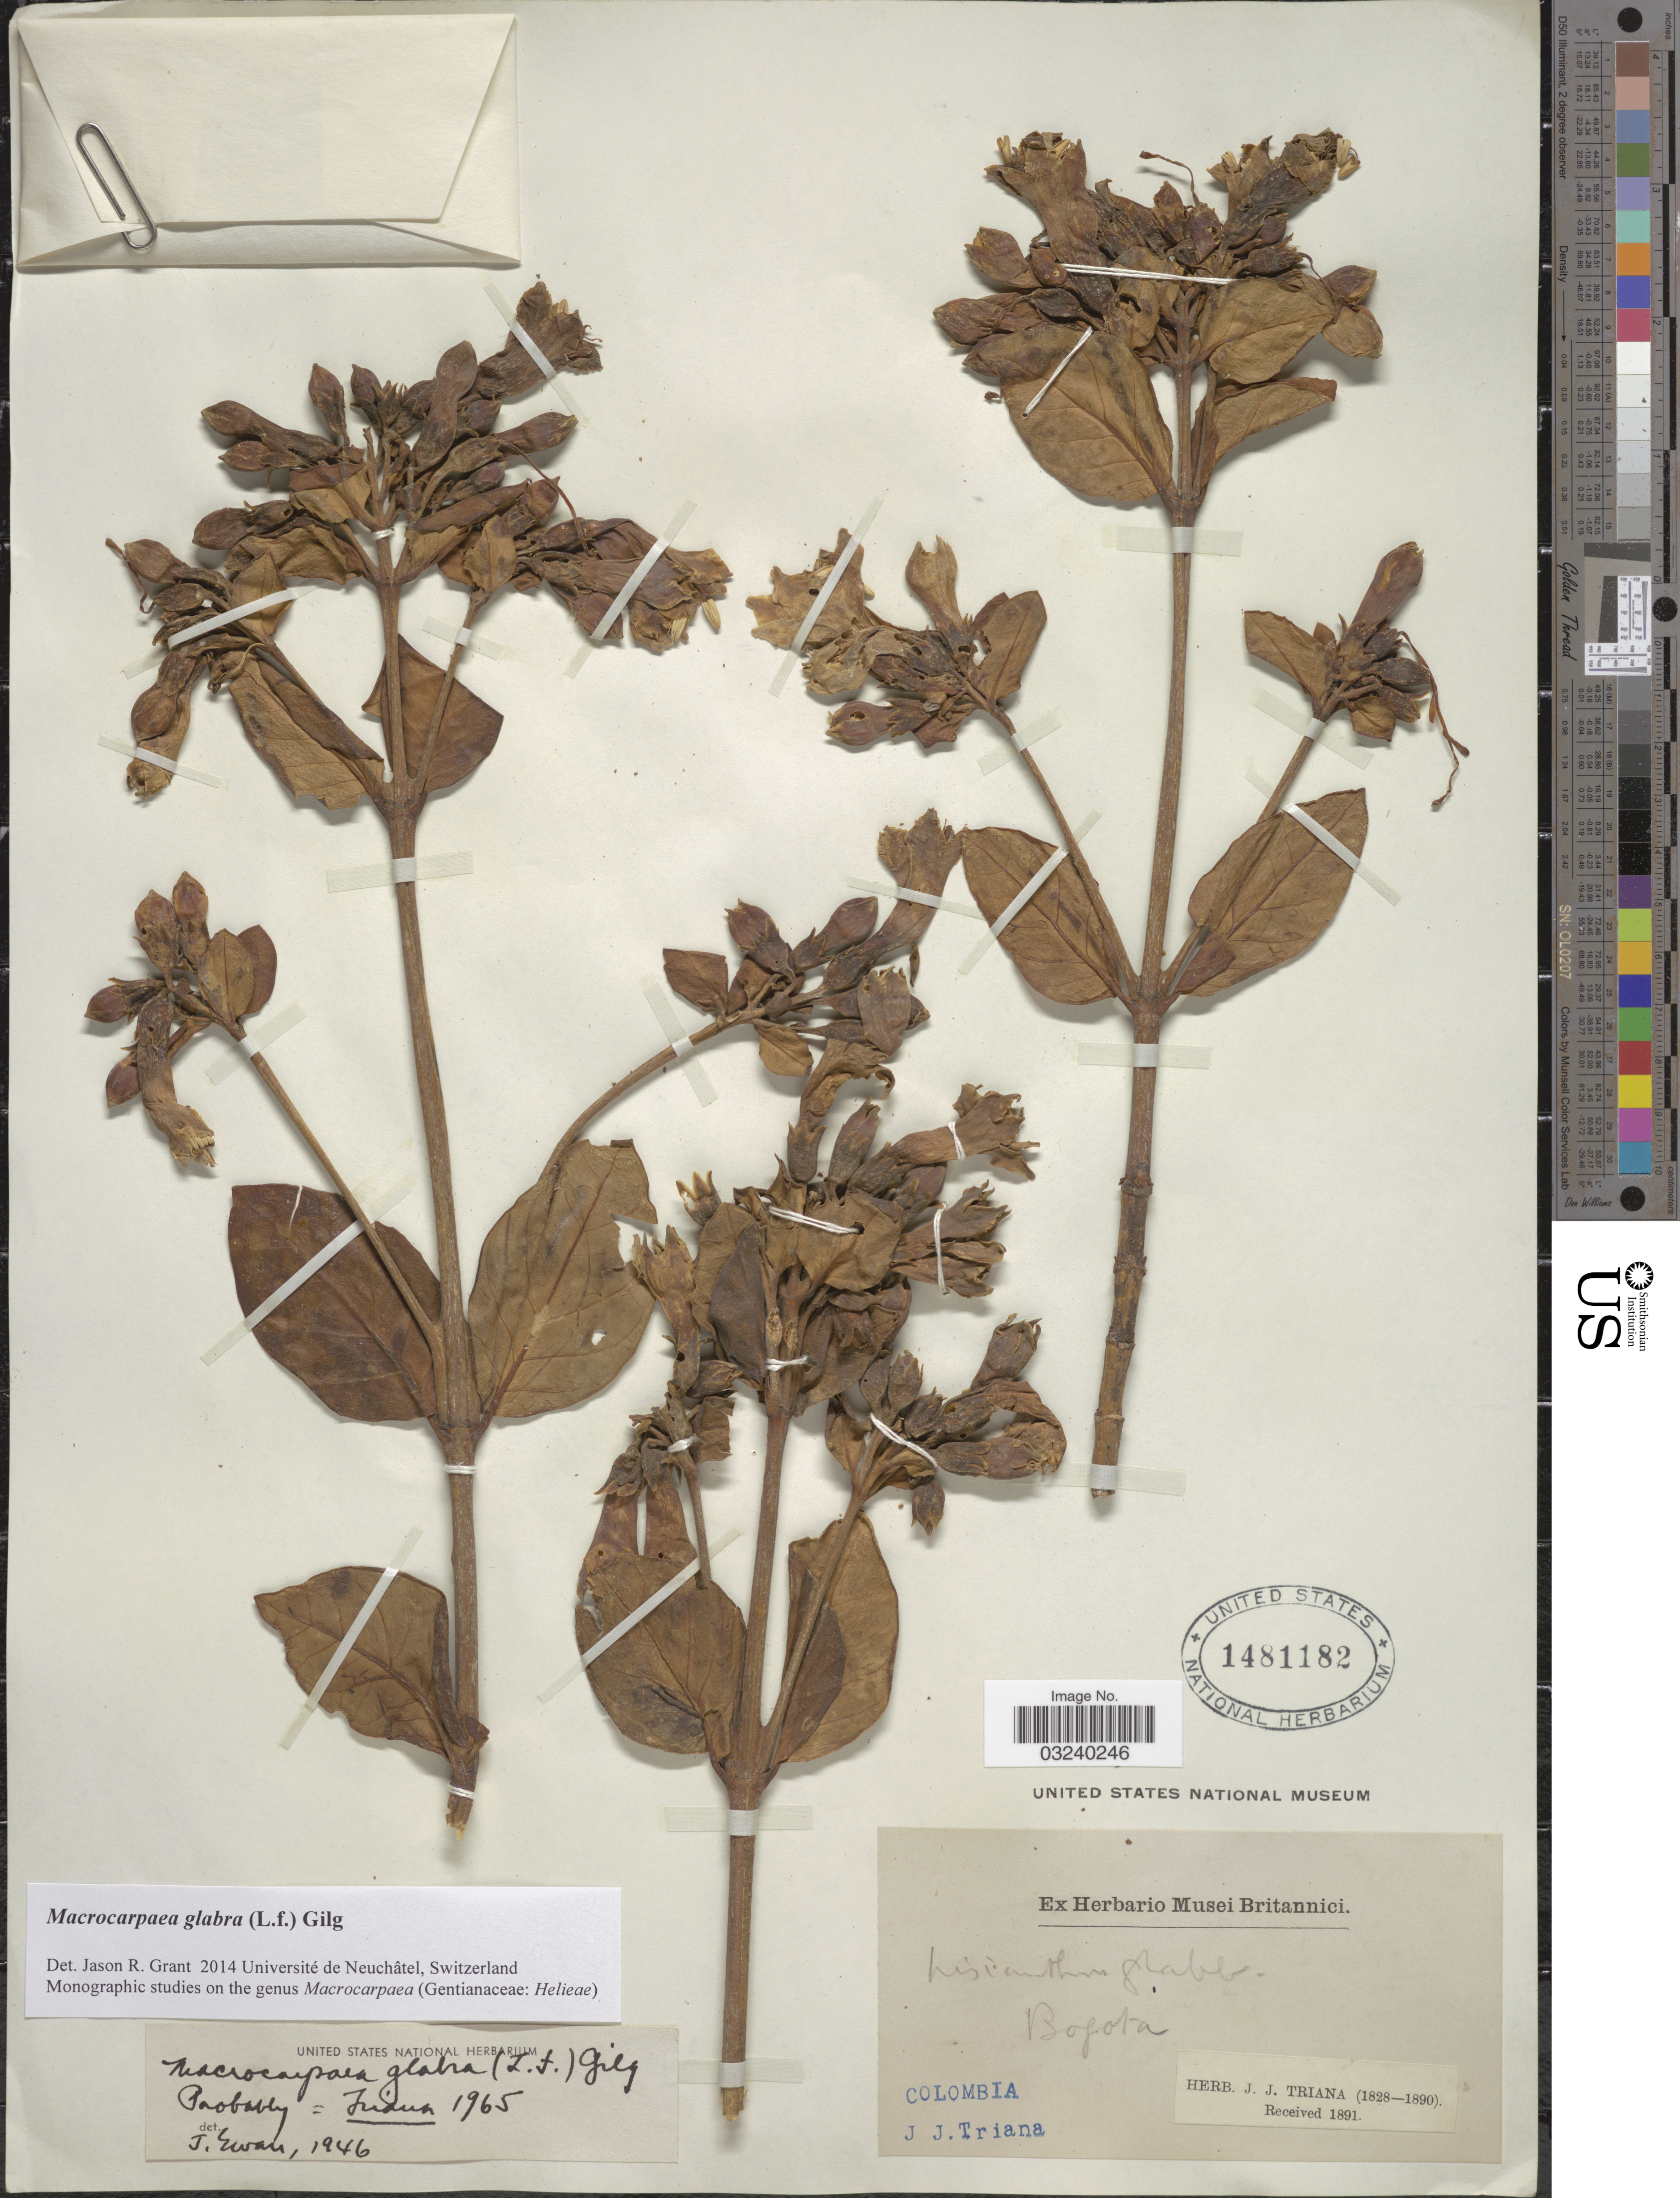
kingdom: Plantae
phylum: Tracheophyta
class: Magnoliopsida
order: Gentianales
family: Gentianaceae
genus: Macrocarpaea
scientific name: Macrocarpaea glabra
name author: (L. f.) Gilg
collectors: J. J. Triana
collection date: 1828/1890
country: Colombia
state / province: Bogota D.C.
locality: Bogota.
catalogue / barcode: US 1481182